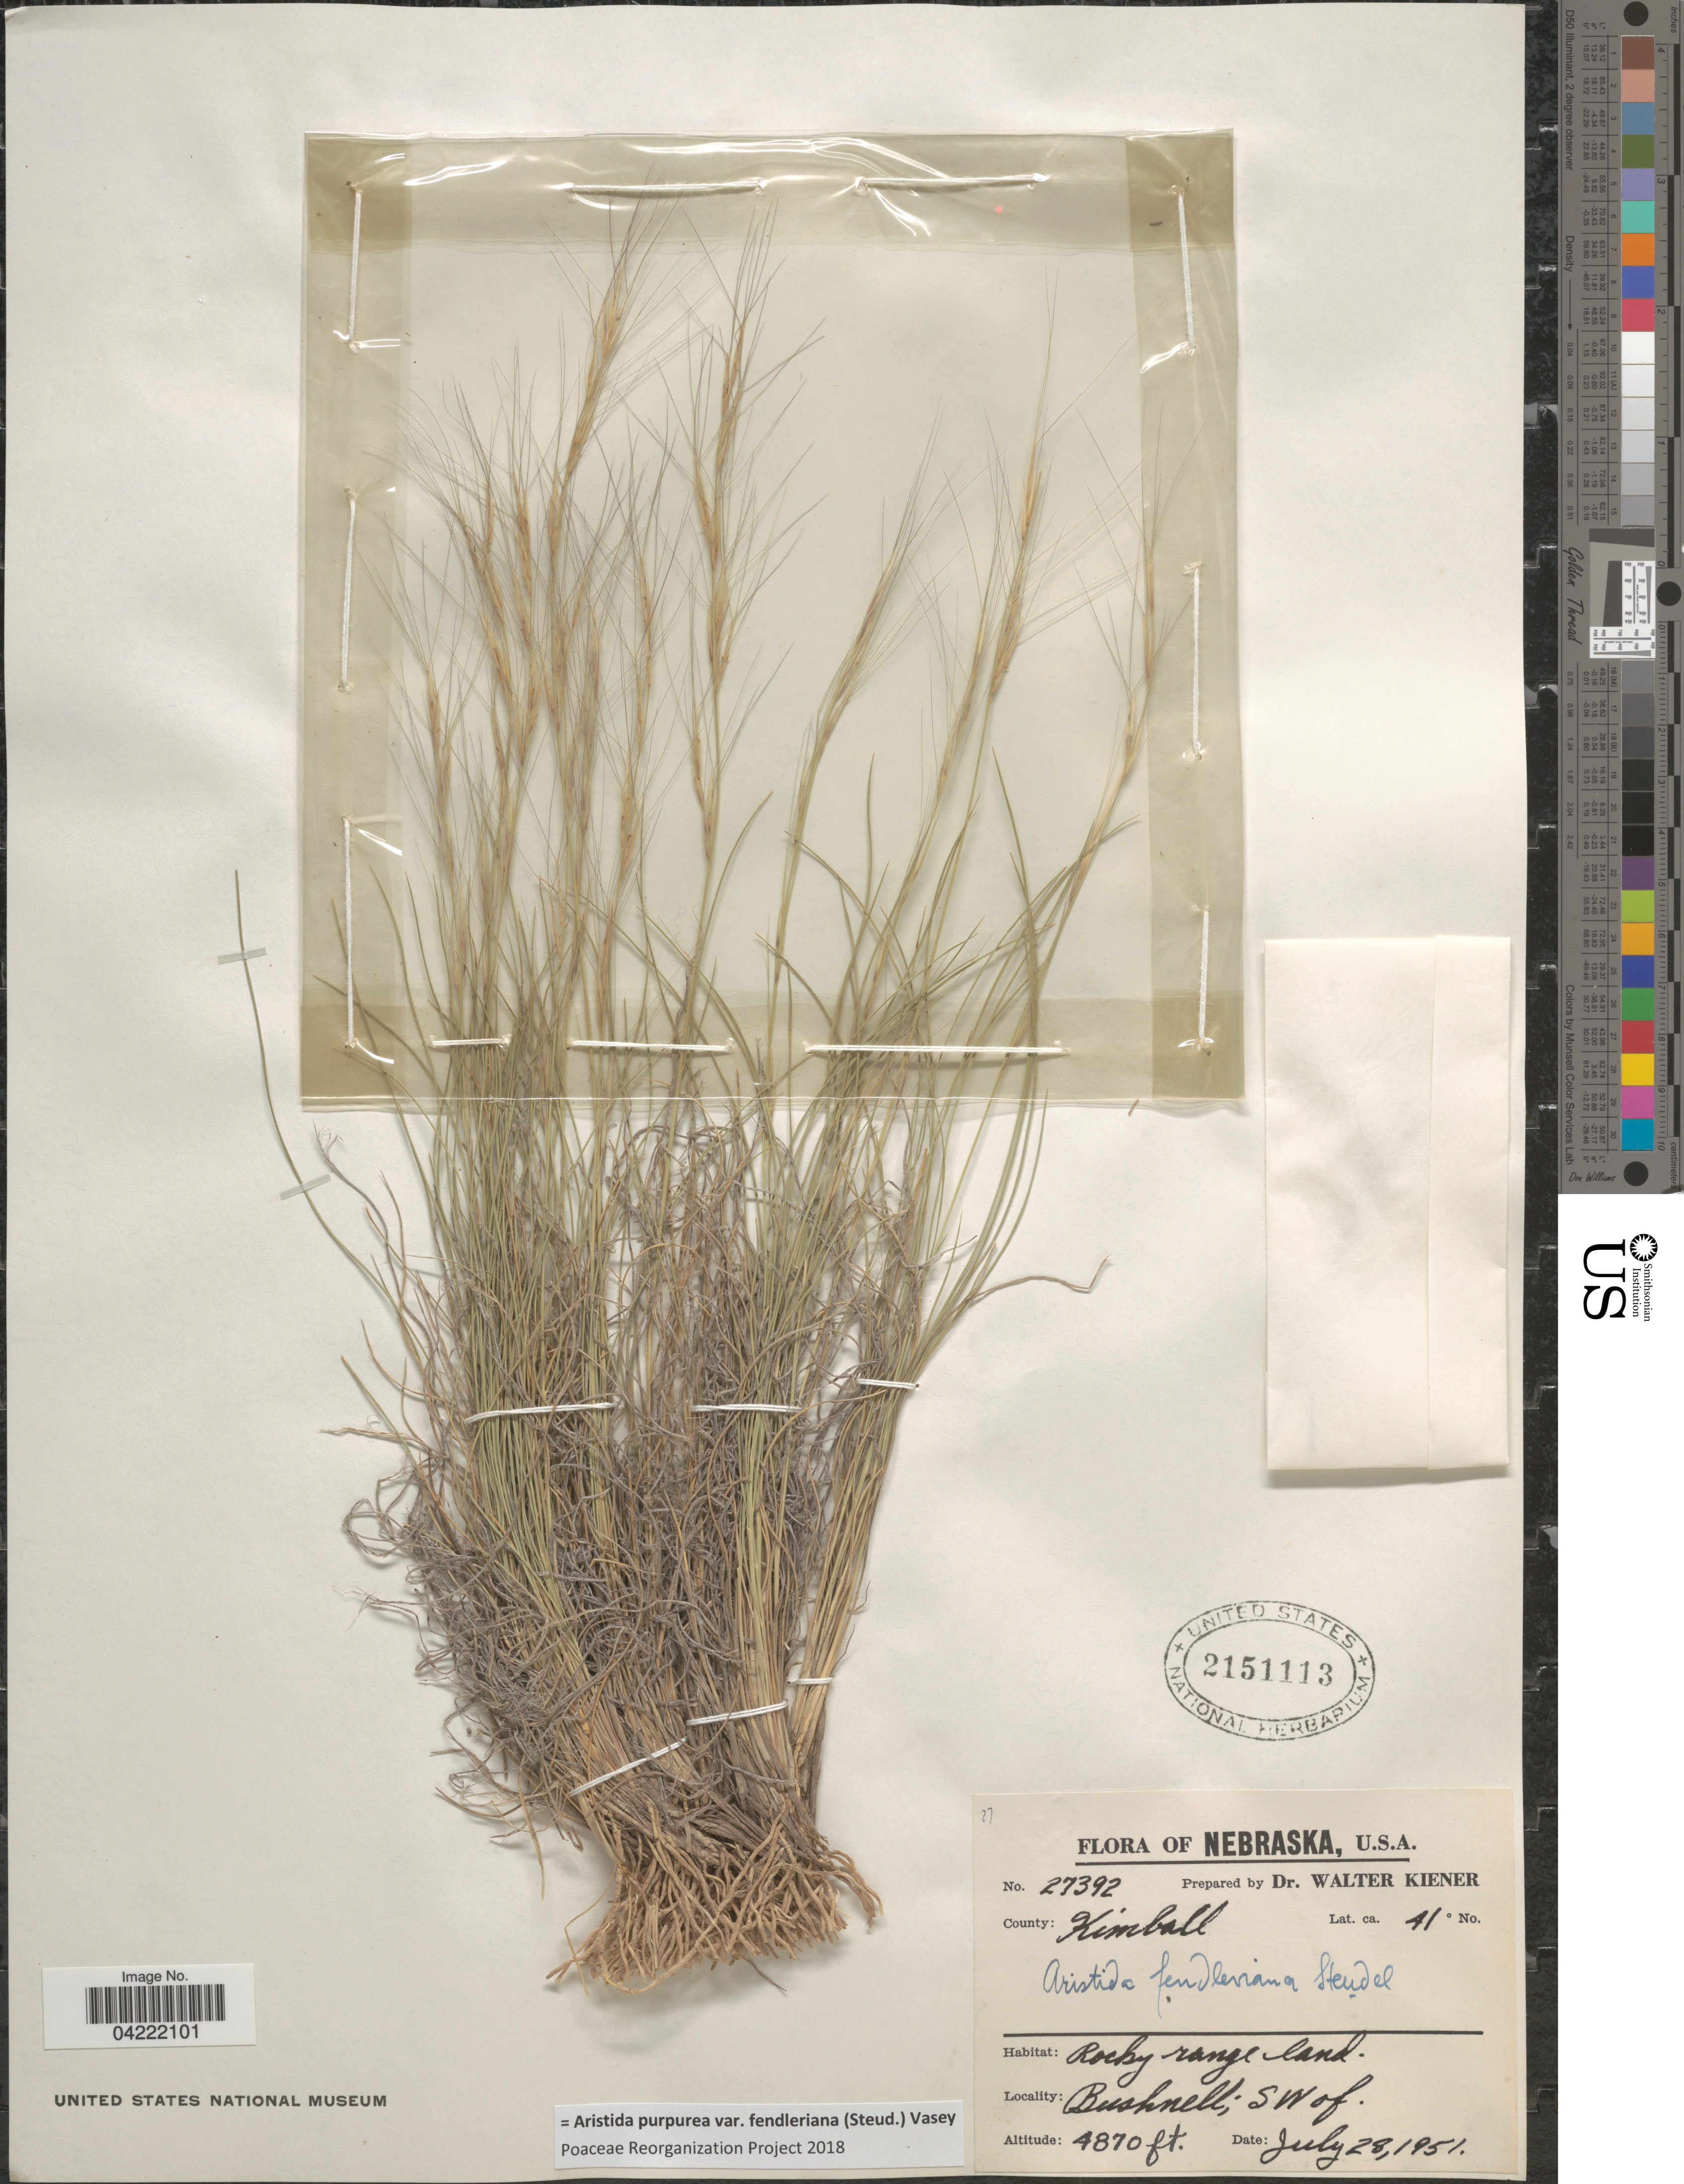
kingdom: Plantae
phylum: Tracheophyta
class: Liliopsida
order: Poales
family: Poaceae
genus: Aristida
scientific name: Aristida purpurea var. fendleriana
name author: (Steud.) Vasey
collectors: W. Kiener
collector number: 27392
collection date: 1951-07-28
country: United States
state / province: Nebraska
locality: County: Kimball. Bushnell; SW of.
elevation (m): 1484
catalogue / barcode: US 2151113